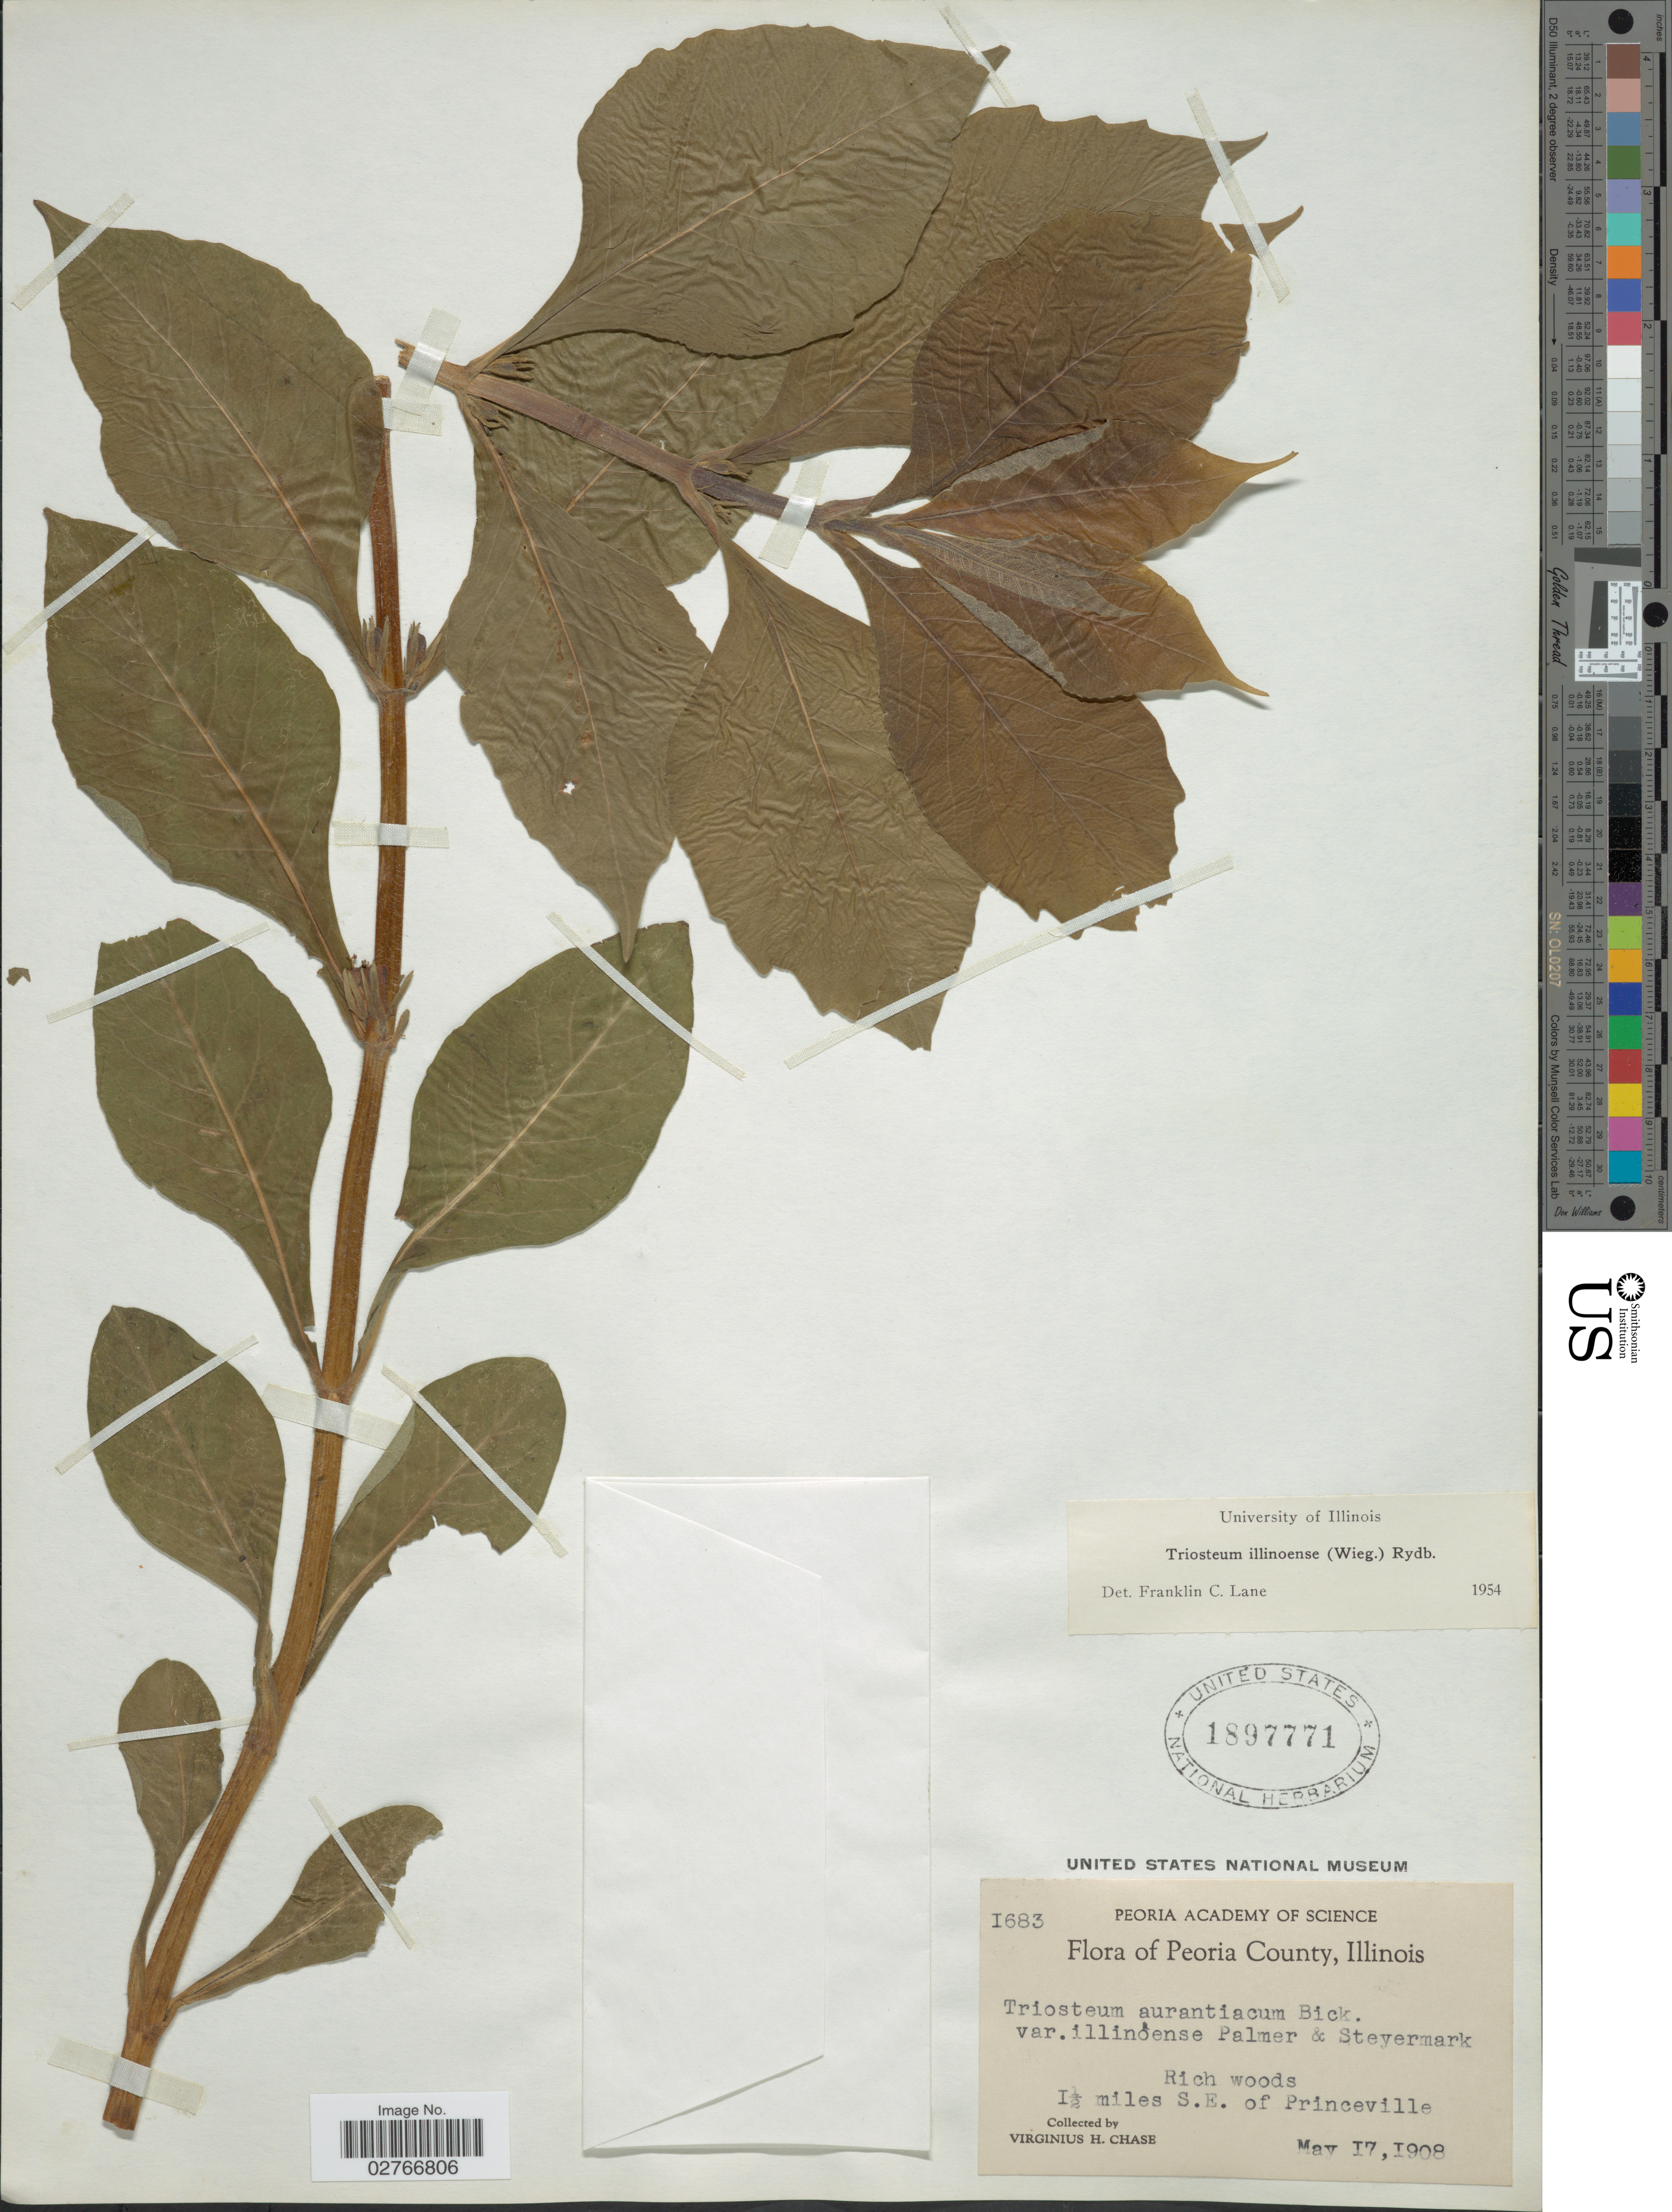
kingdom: Plantae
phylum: Tracheophyta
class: Magnoliopsida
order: Dipsacales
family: Caprifoliaceae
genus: Triosteum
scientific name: Triosteum illinoense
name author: (Wiegand) Rydb.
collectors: V. H. Chase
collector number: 1683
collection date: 1908-05-17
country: United States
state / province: Illinois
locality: Peoria County. 1 ½ miles S.E. of Princeville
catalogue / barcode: US 1897771